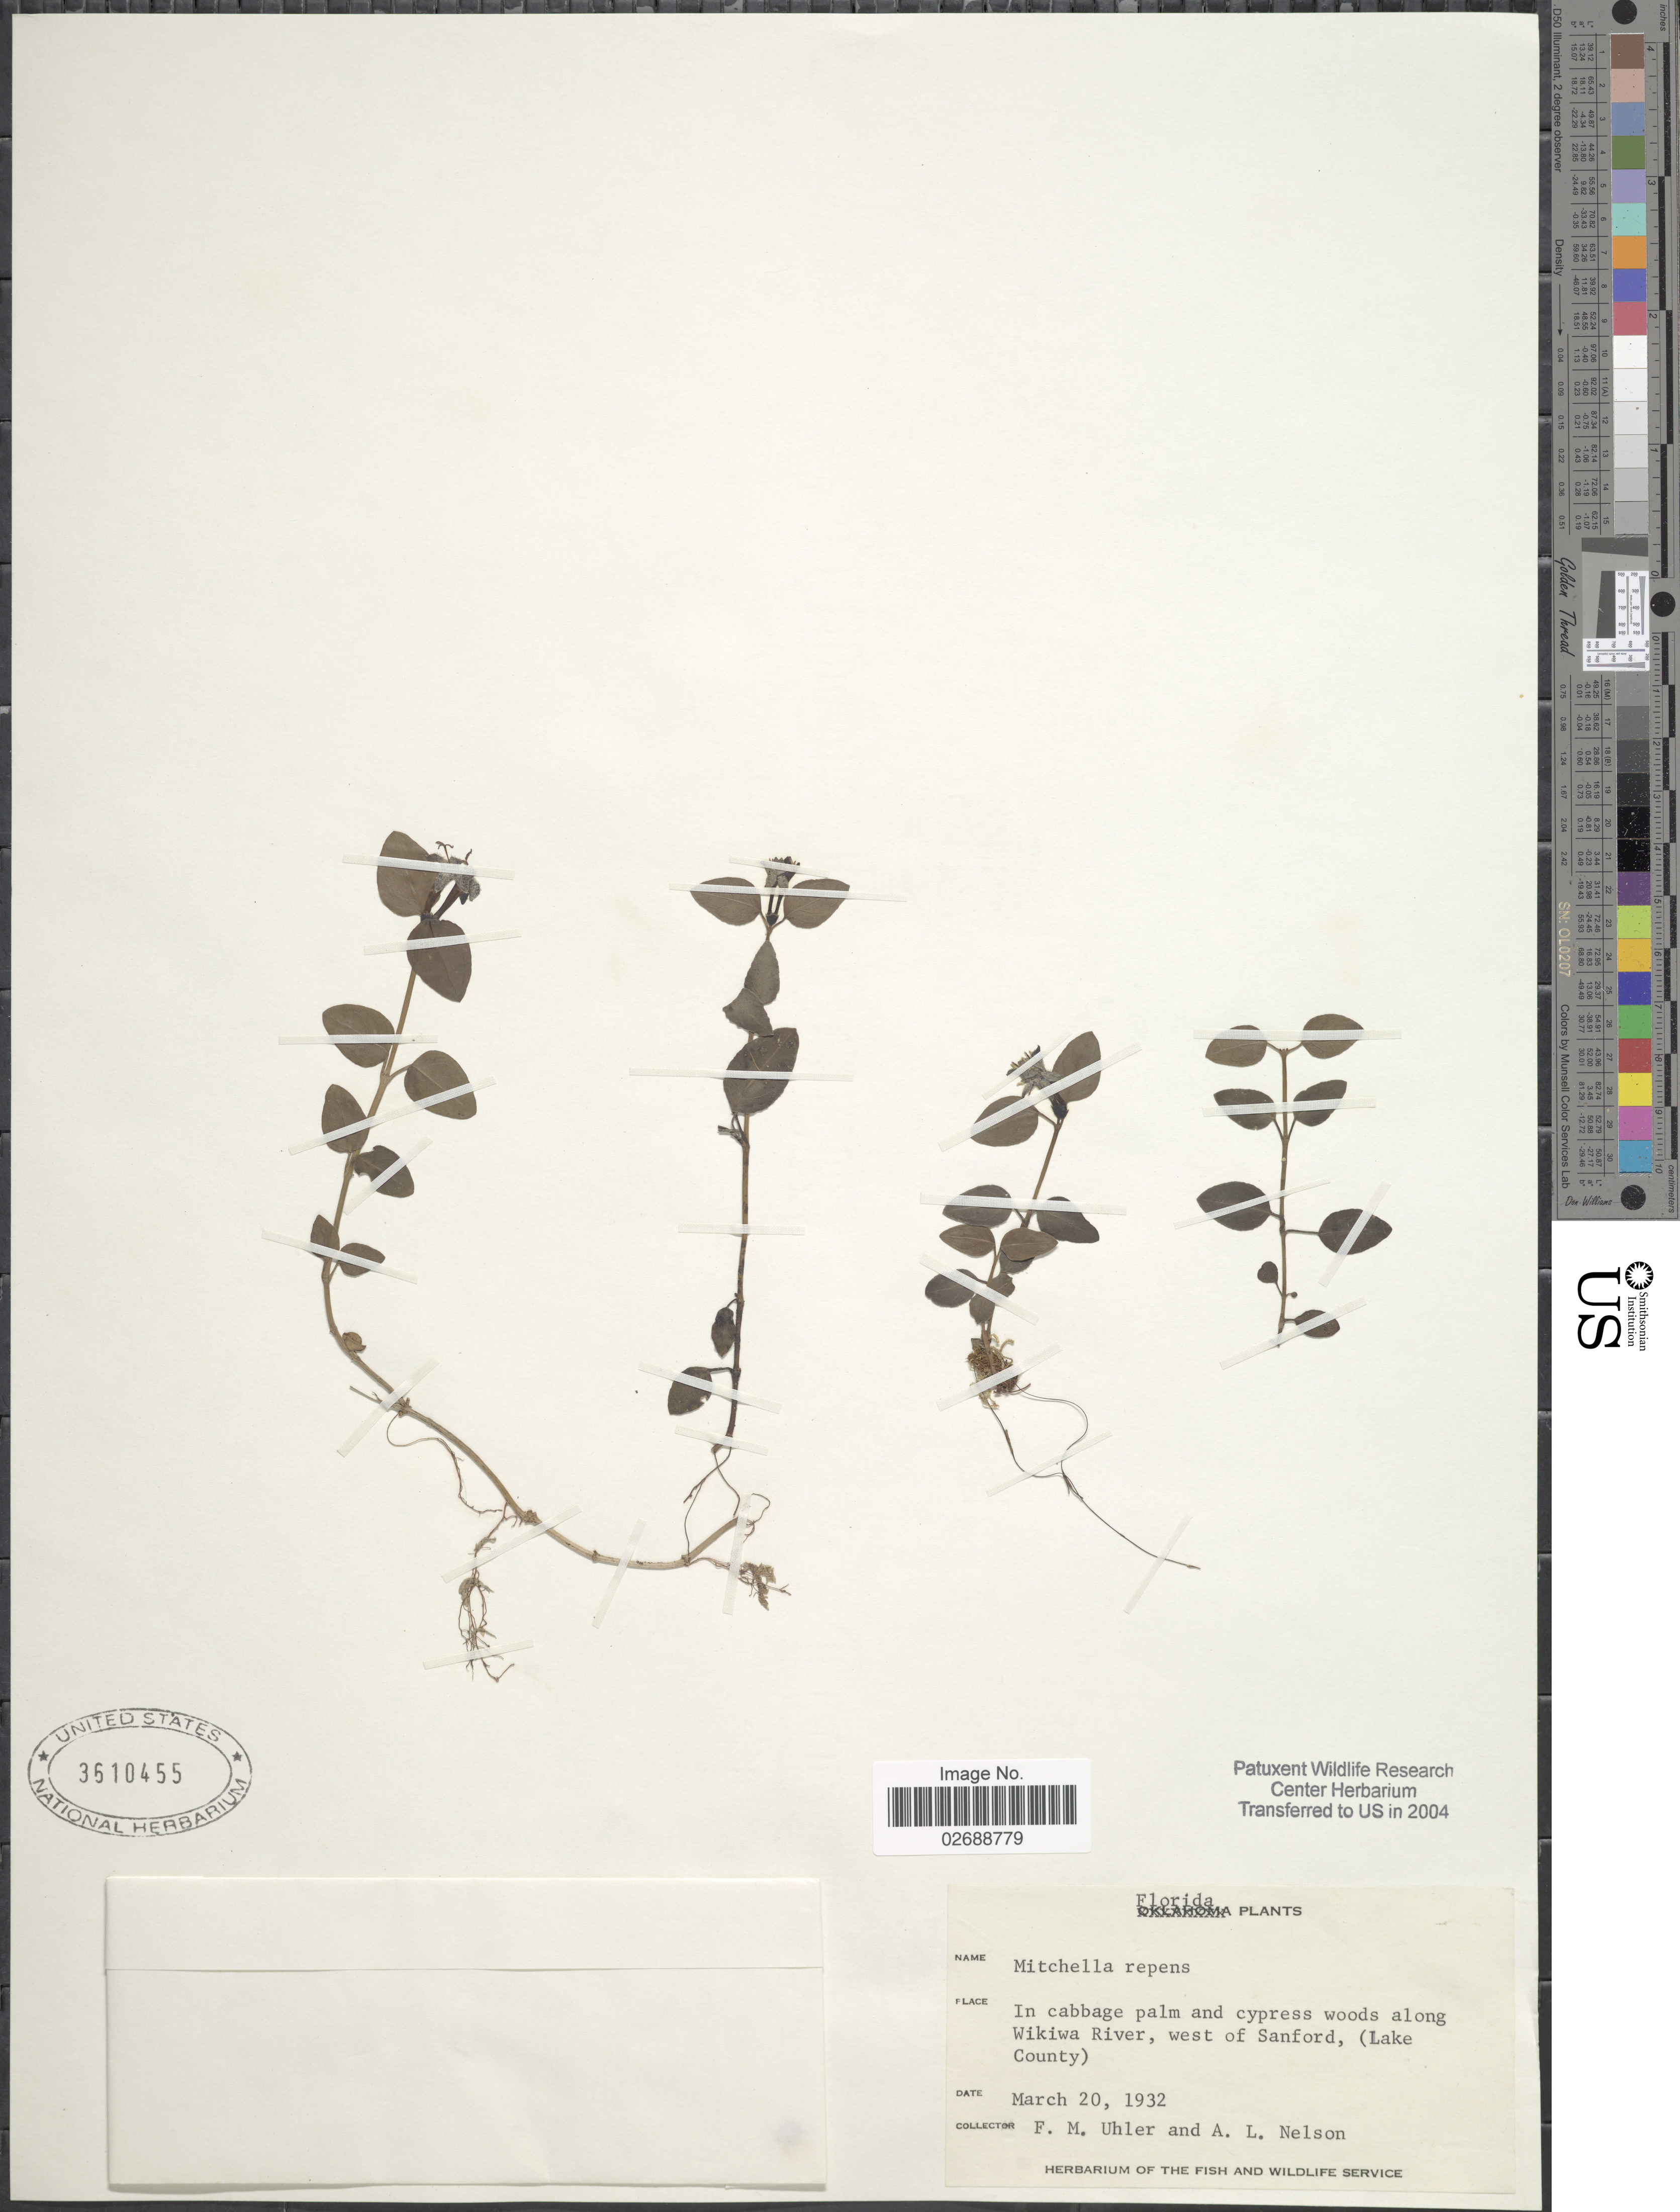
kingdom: Plantae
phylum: Tracheophyta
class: Magnoliopsida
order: Gentianales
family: Rubiaceae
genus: Mitchella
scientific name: Mitchella repens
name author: L.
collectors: F. M. Uhler & A. L. Nelson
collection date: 1932-03-20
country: United States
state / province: Florida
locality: In cabbage palm and cypress woods along Wikiwa River, west of Sanford (Lake County)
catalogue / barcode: US 3610455